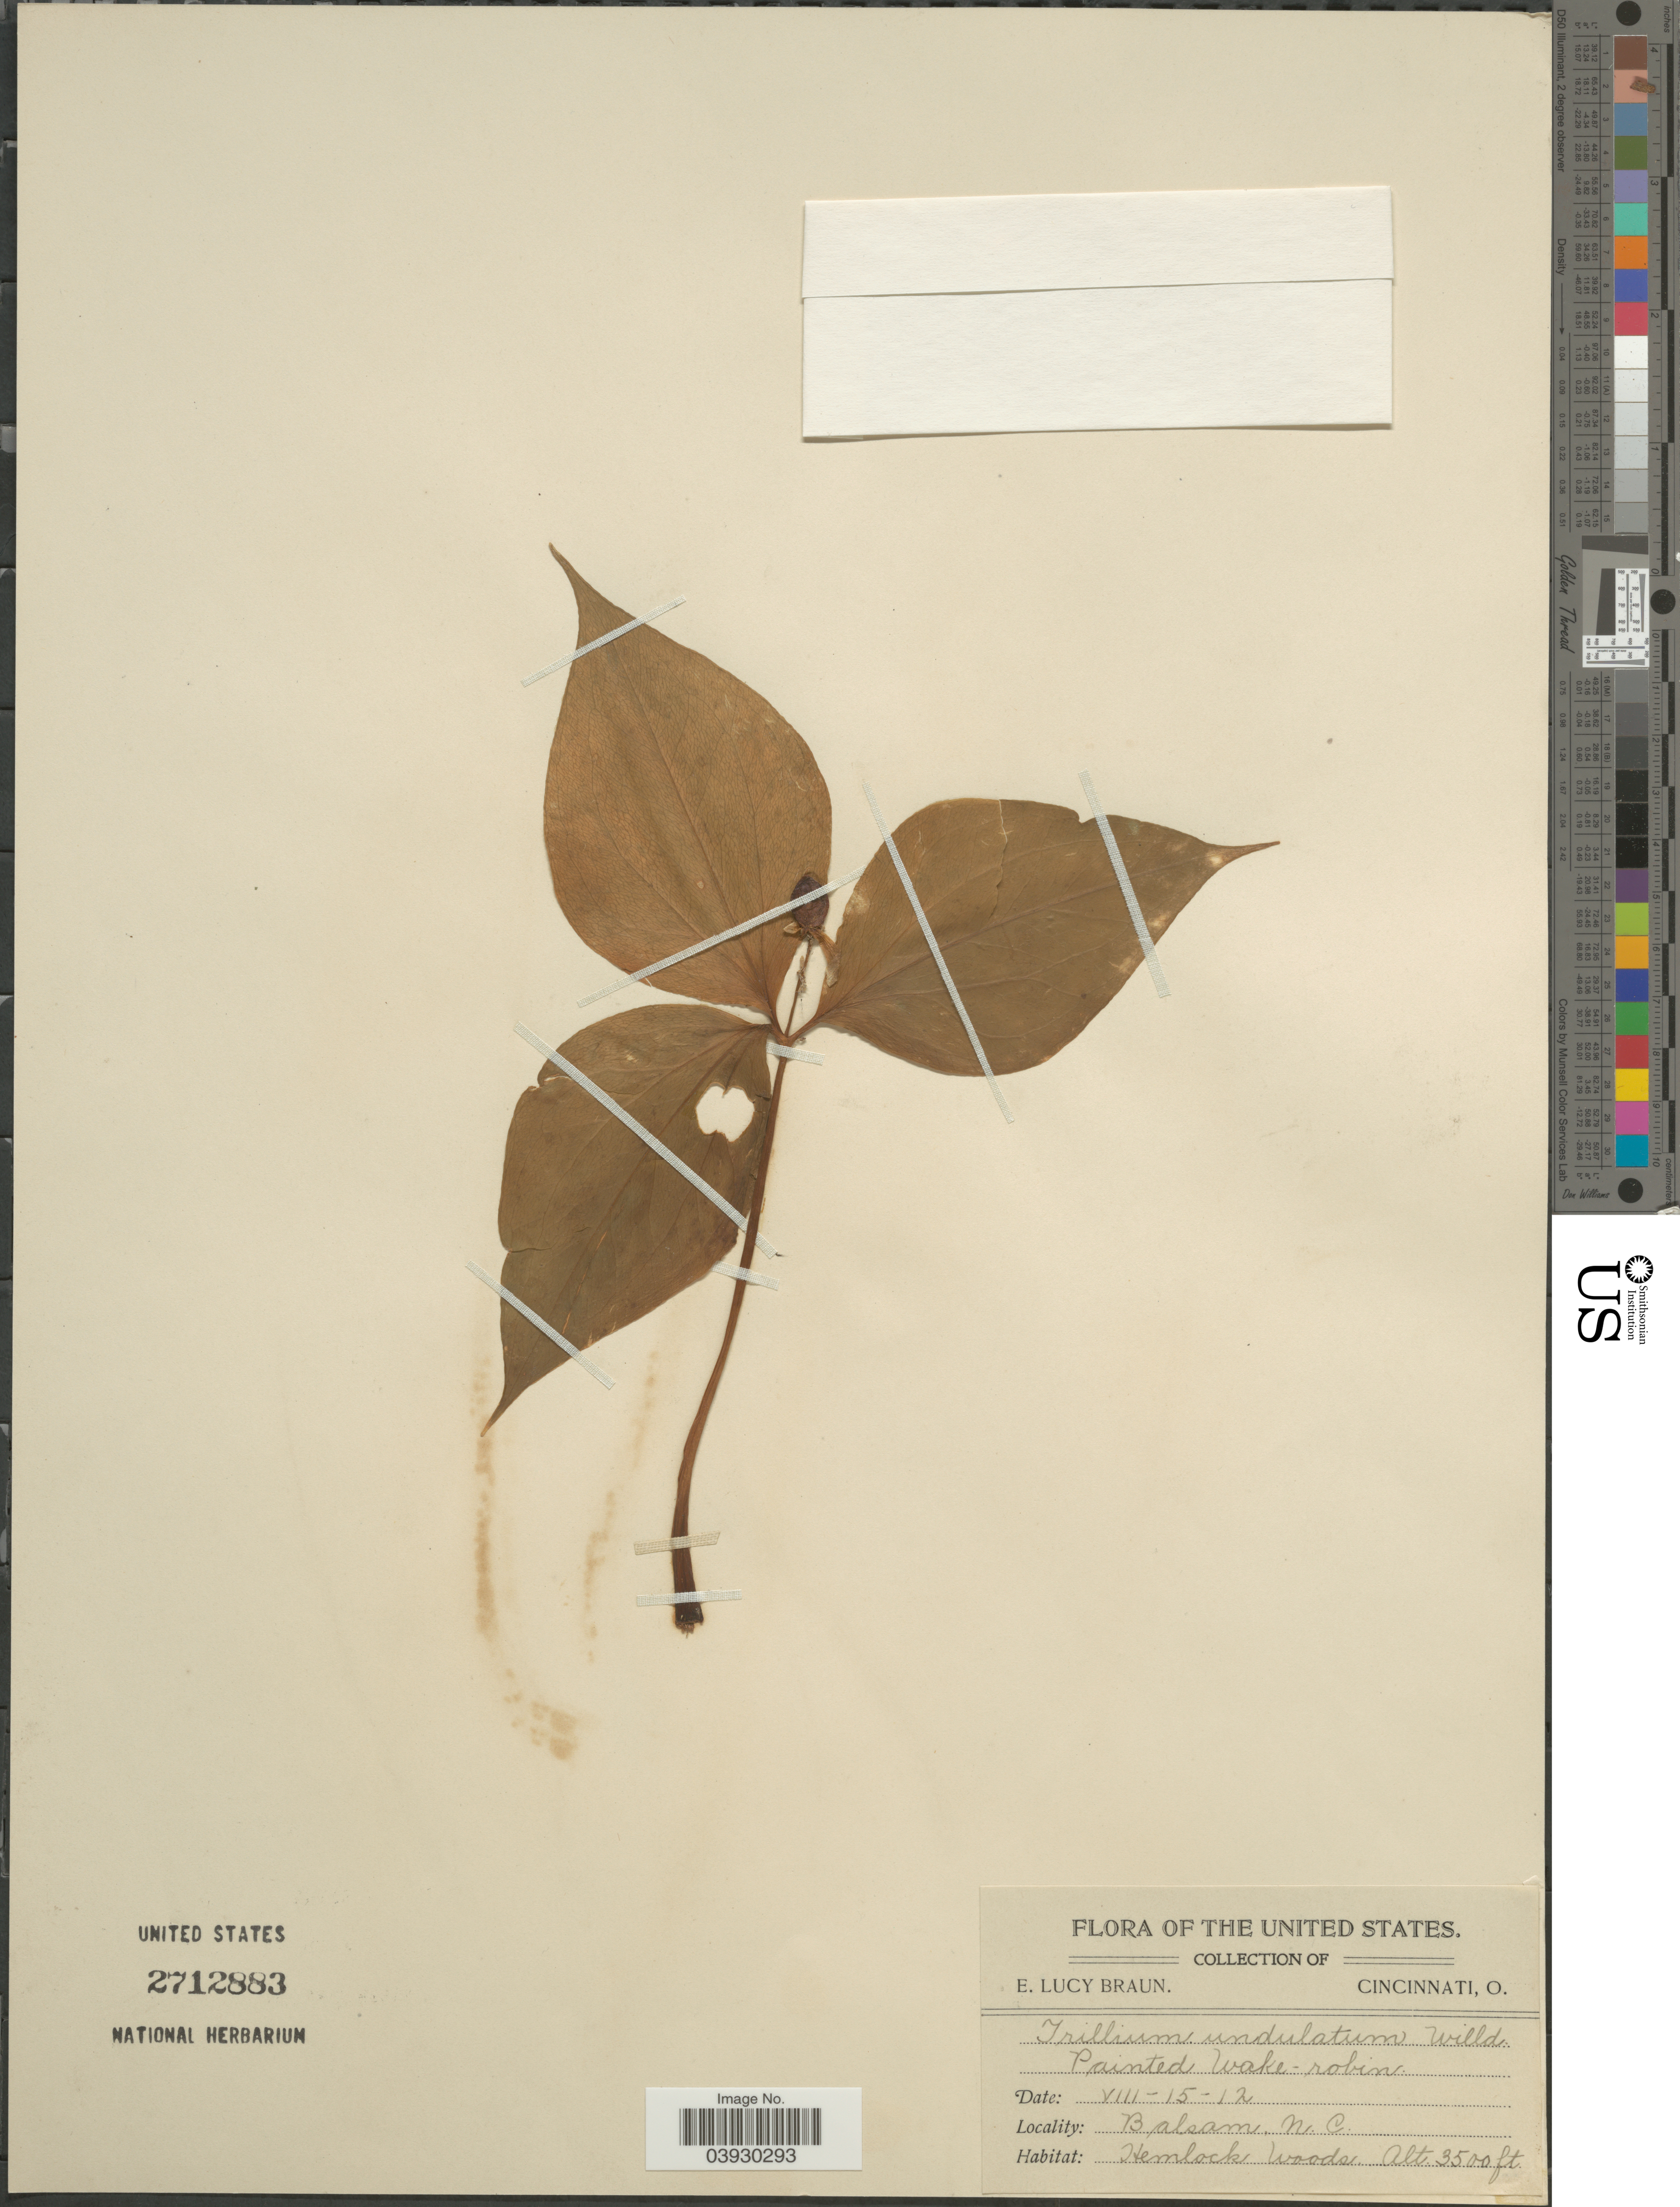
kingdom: Plantae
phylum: Tracheophyta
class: Liliopsida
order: Liliales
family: Melanthiaceae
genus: Trillium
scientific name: Trillium undulatum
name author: Willd.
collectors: E. L. Braun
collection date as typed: Transcribed d/m/y: 15/8/12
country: United States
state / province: North Carolina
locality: Balsam.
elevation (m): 1067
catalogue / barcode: US 2712883